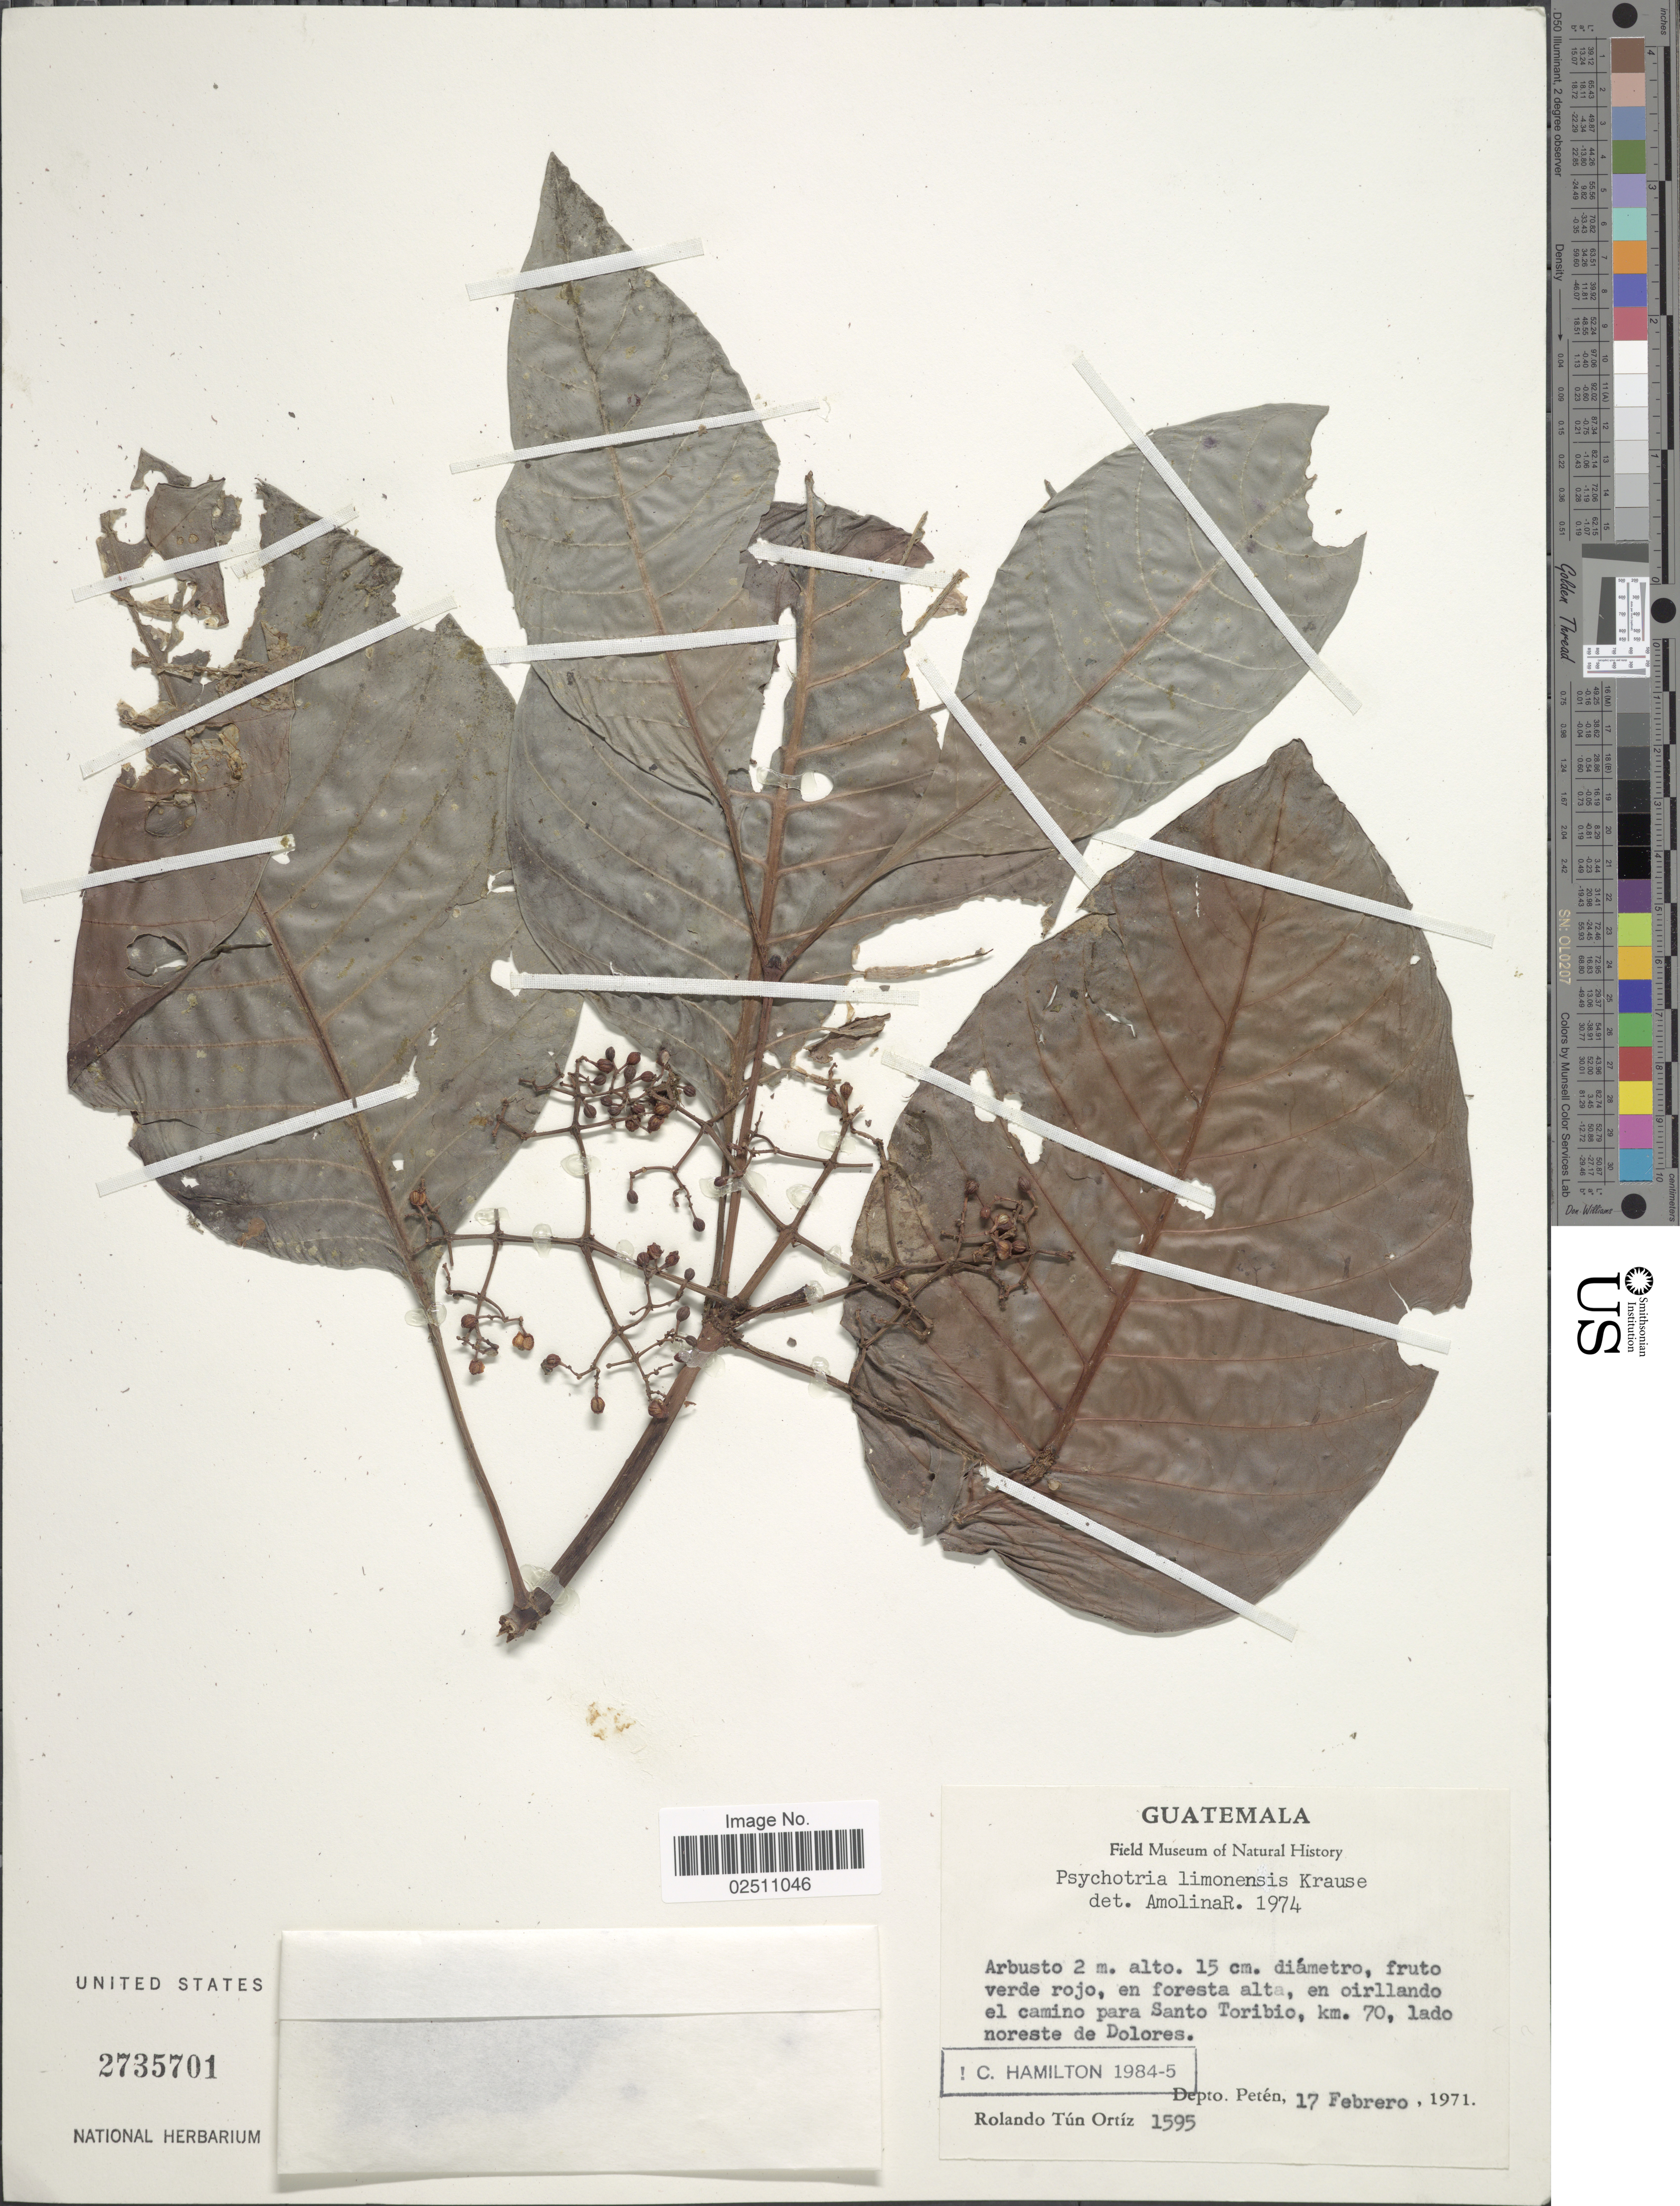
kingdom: Plantae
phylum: Tracheophyta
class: Magnoliopsida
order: Gentianales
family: Rubiaceae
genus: Psychotria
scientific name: Psychotria limonensis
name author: K. Krause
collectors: R. T. Ortíz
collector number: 1595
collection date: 1971-02-17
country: Guatemala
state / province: El Petén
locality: En foresta alta, en oirllando el camino para Santo Toribio, km. 70, lado noreste de Dolores, Depto. Peten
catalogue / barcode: US 2735701